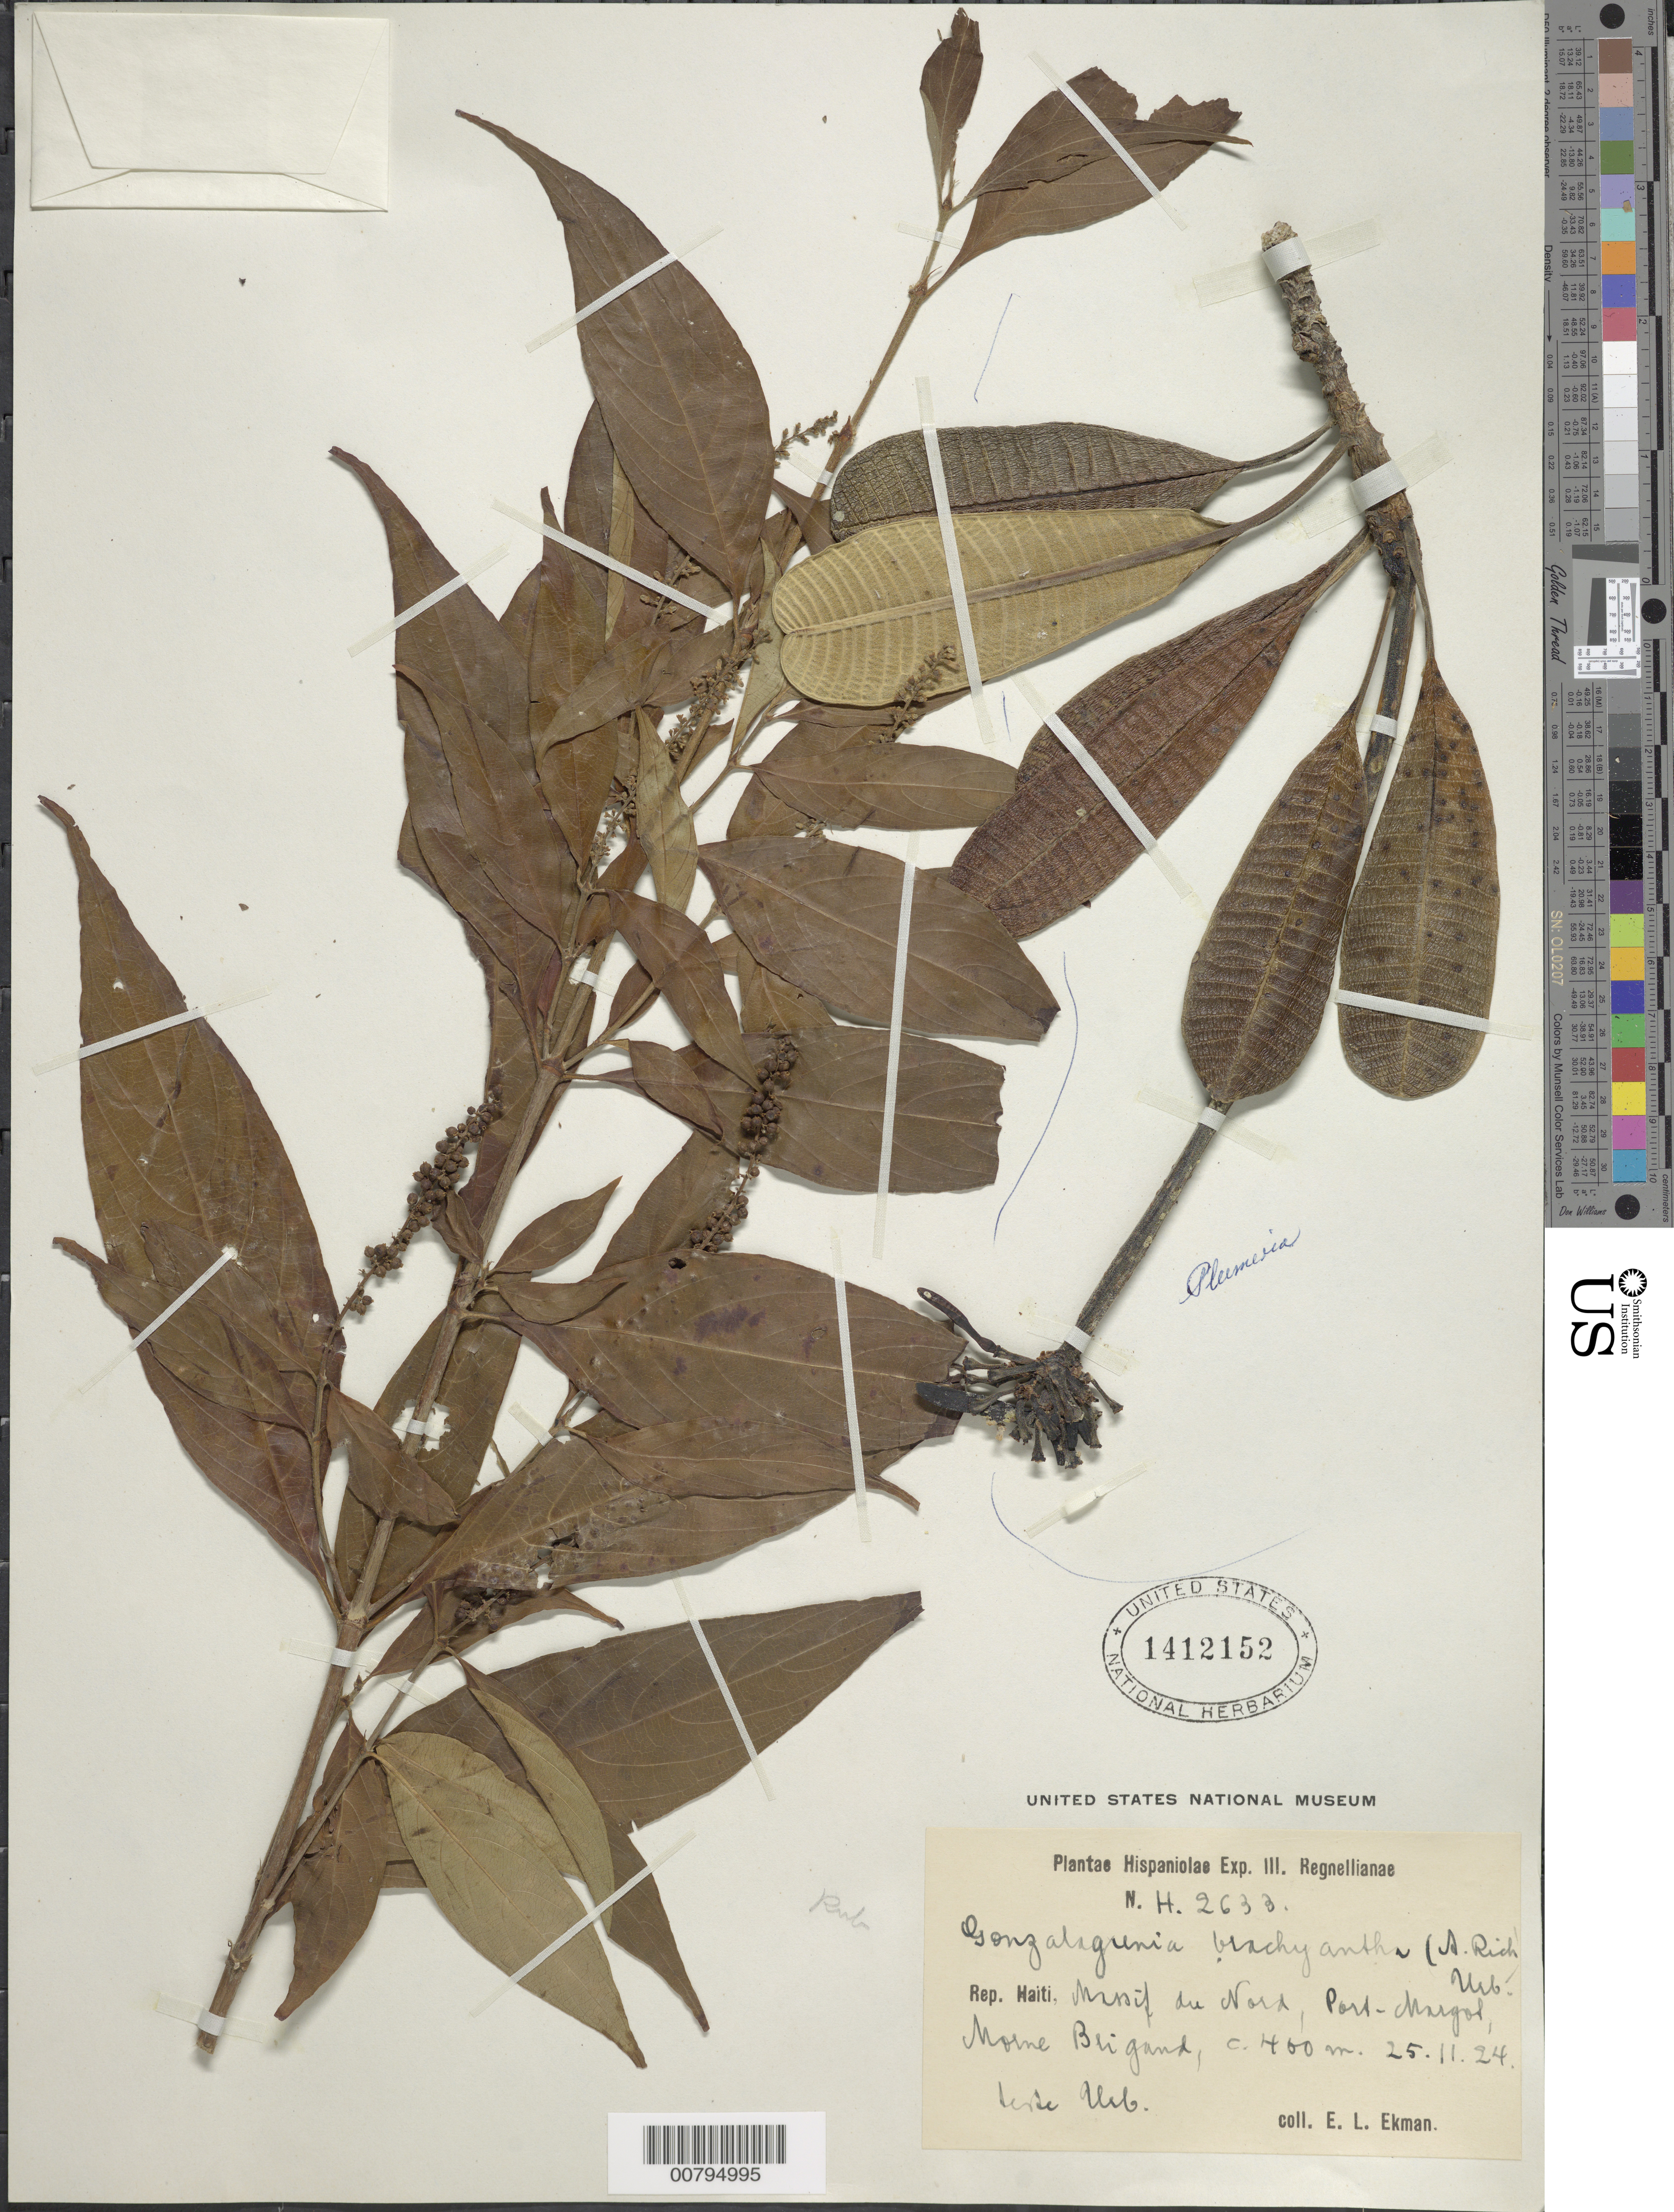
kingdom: Plantae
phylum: Tracheophyta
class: Magnoliopsida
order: Gentianales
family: Rubiaceae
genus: Gonzalagunia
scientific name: Gonzalagunia brachyantha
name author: (A. Rich.) Urb.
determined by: Urban, Ignatz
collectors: E. L. Ekman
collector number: H 2633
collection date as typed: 25 Nov 1924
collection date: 1924-11-25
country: Haiti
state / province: Nord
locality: Massif du Nord, Port-chargol, Morne Brigand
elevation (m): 400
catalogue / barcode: US 1412152